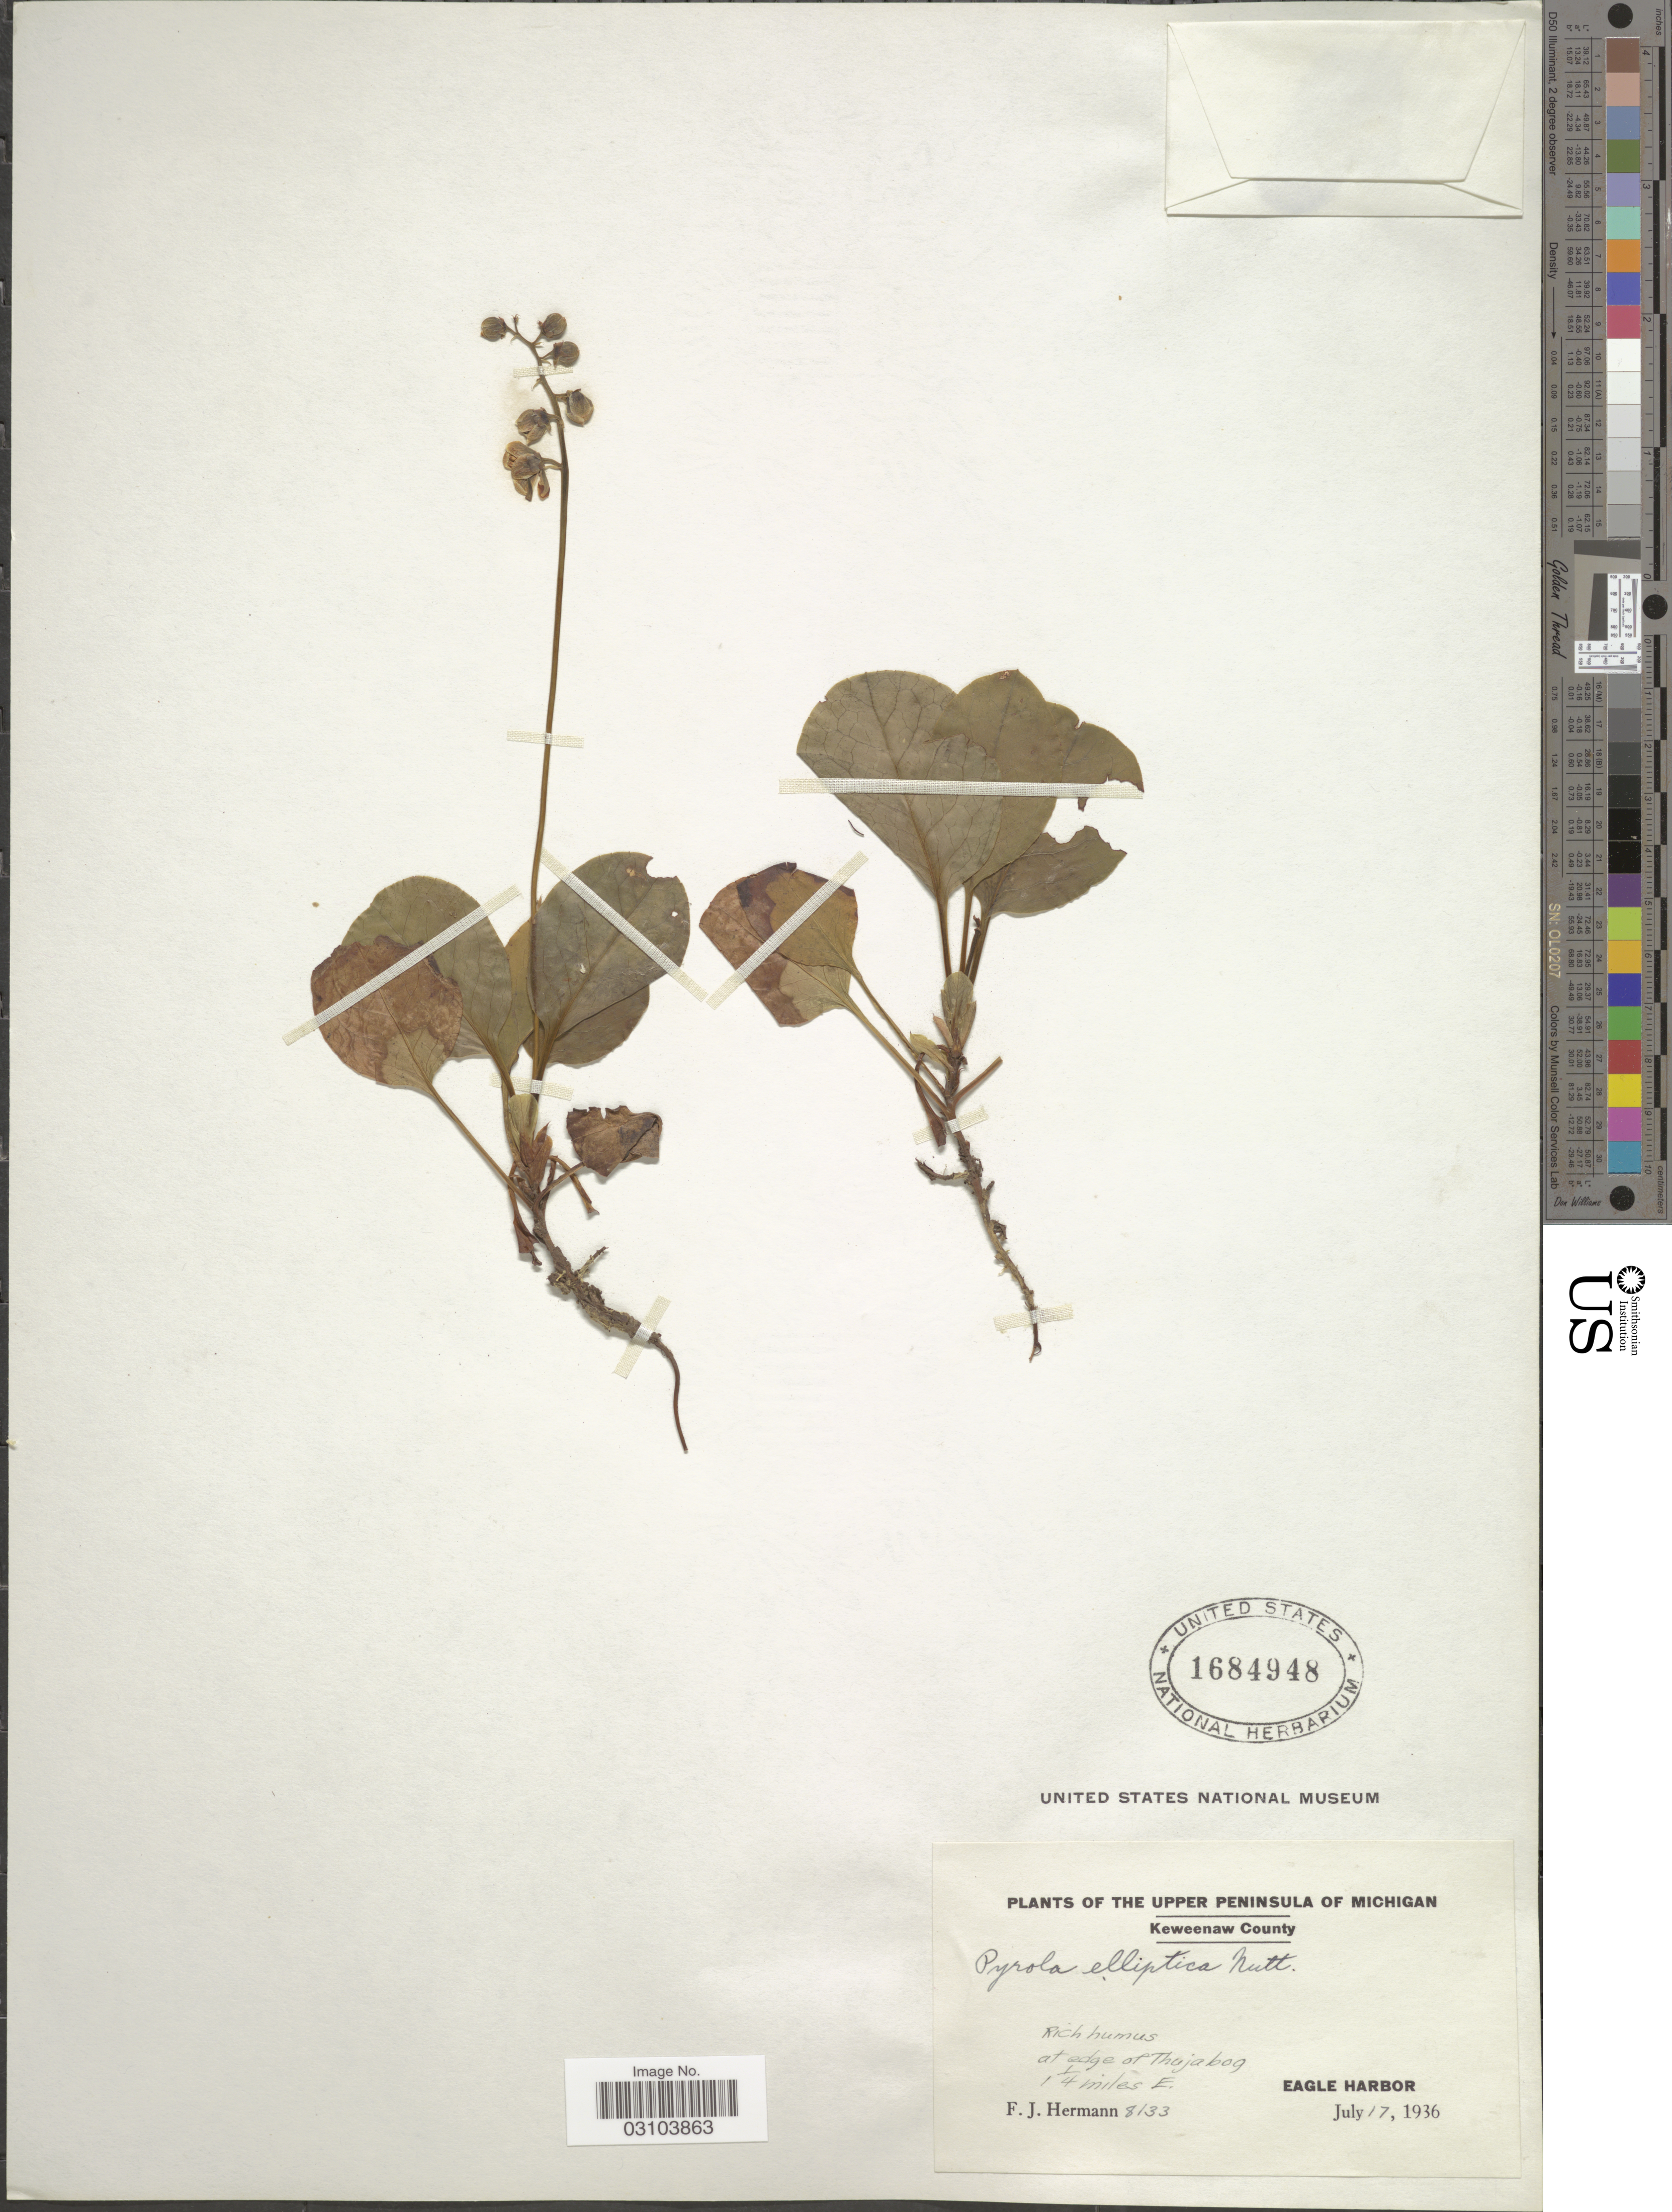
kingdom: Plantae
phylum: Tracheophyta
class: Magnoliopsida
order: Ericales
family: Ericaceae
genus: Pyrola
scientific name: Pyrola elliptica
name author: Nutt.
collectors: F. J. Hermann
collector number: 8133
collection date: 1936-07-17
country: United States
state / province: Michigan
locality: The Upper Peninsula of Michigan. Keweenaw County. Rich humus at edge of Thujabog. 1¼ miles E. Eagle Harbor.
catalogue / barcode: US 1684948